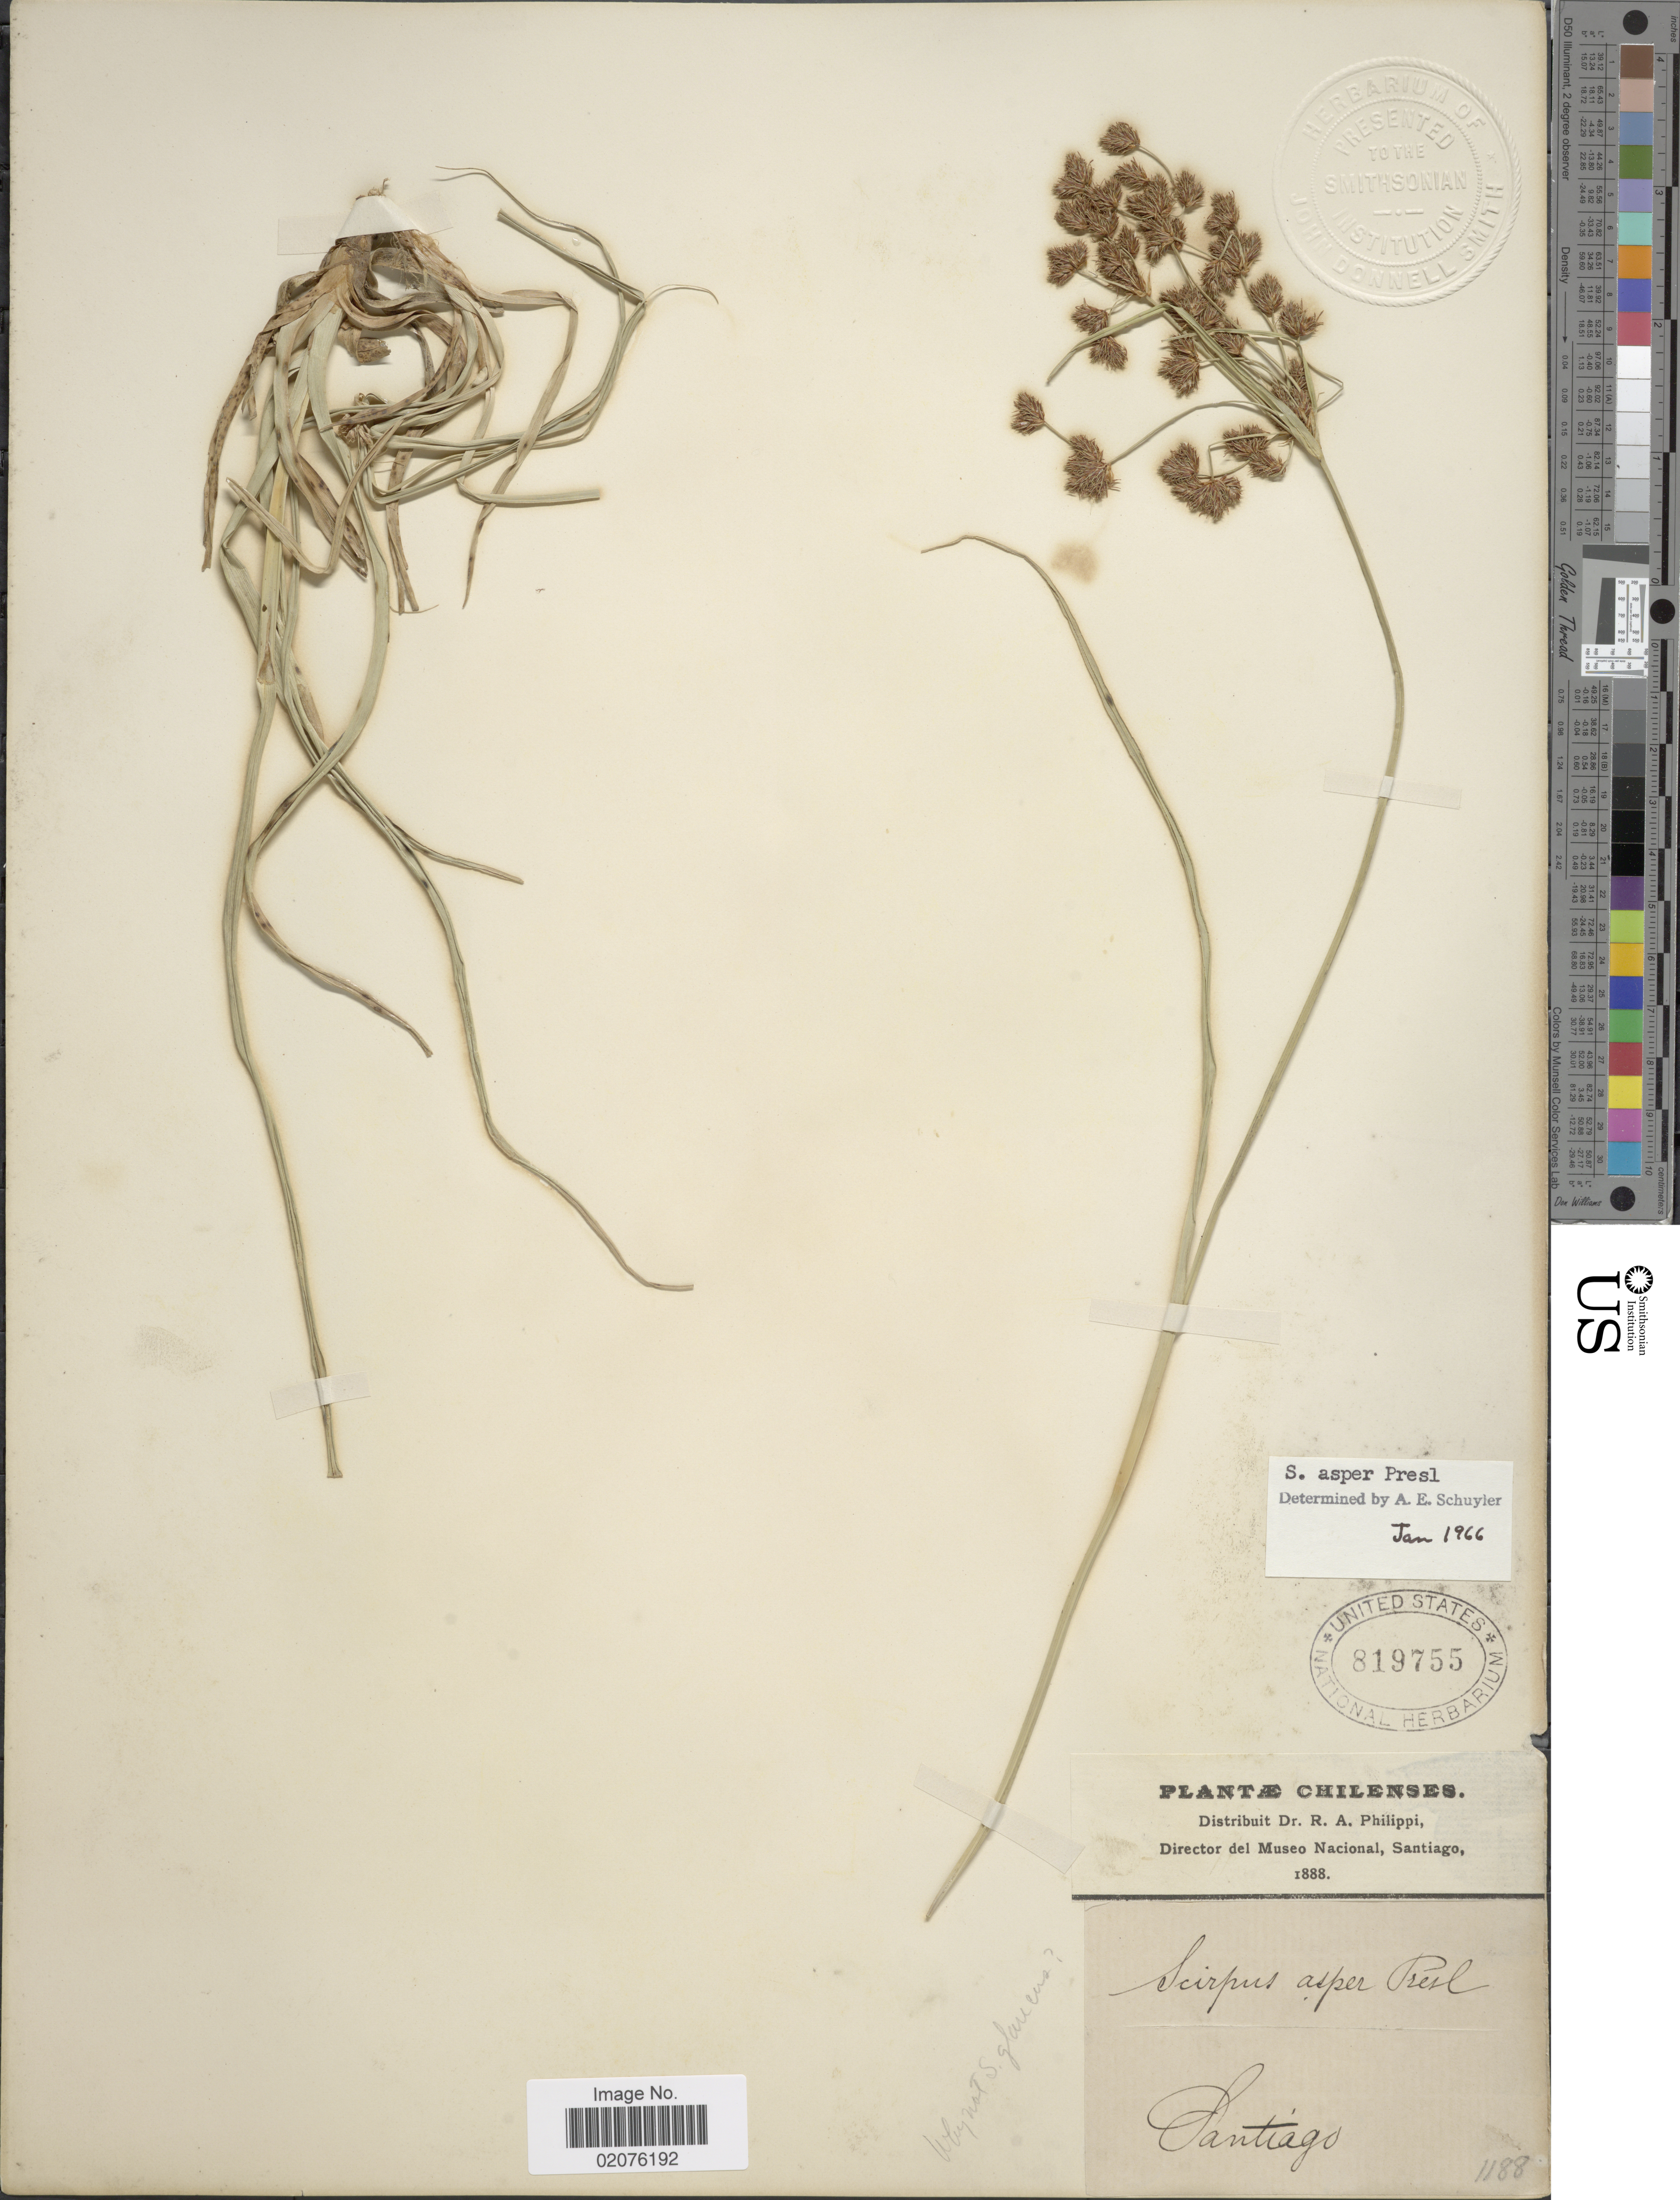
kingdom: Plantae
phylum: Tracheophyta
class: Liliopsida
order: Poales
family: Cyperaceae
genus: Rhodoscirpus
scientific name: Rhodoscirpus asper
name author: (J. Presl & C. Presl) Lév.-Bourret et al.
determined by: Strong, Mark T., (BOT), Smithsonian Institution - National Museum of Natural History (UNITED STATES)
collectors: R. A. Philippi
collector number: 1188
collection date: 1888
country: Chile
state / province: Región Metropolitana (RM)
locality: Santiago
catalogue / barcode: US 819755